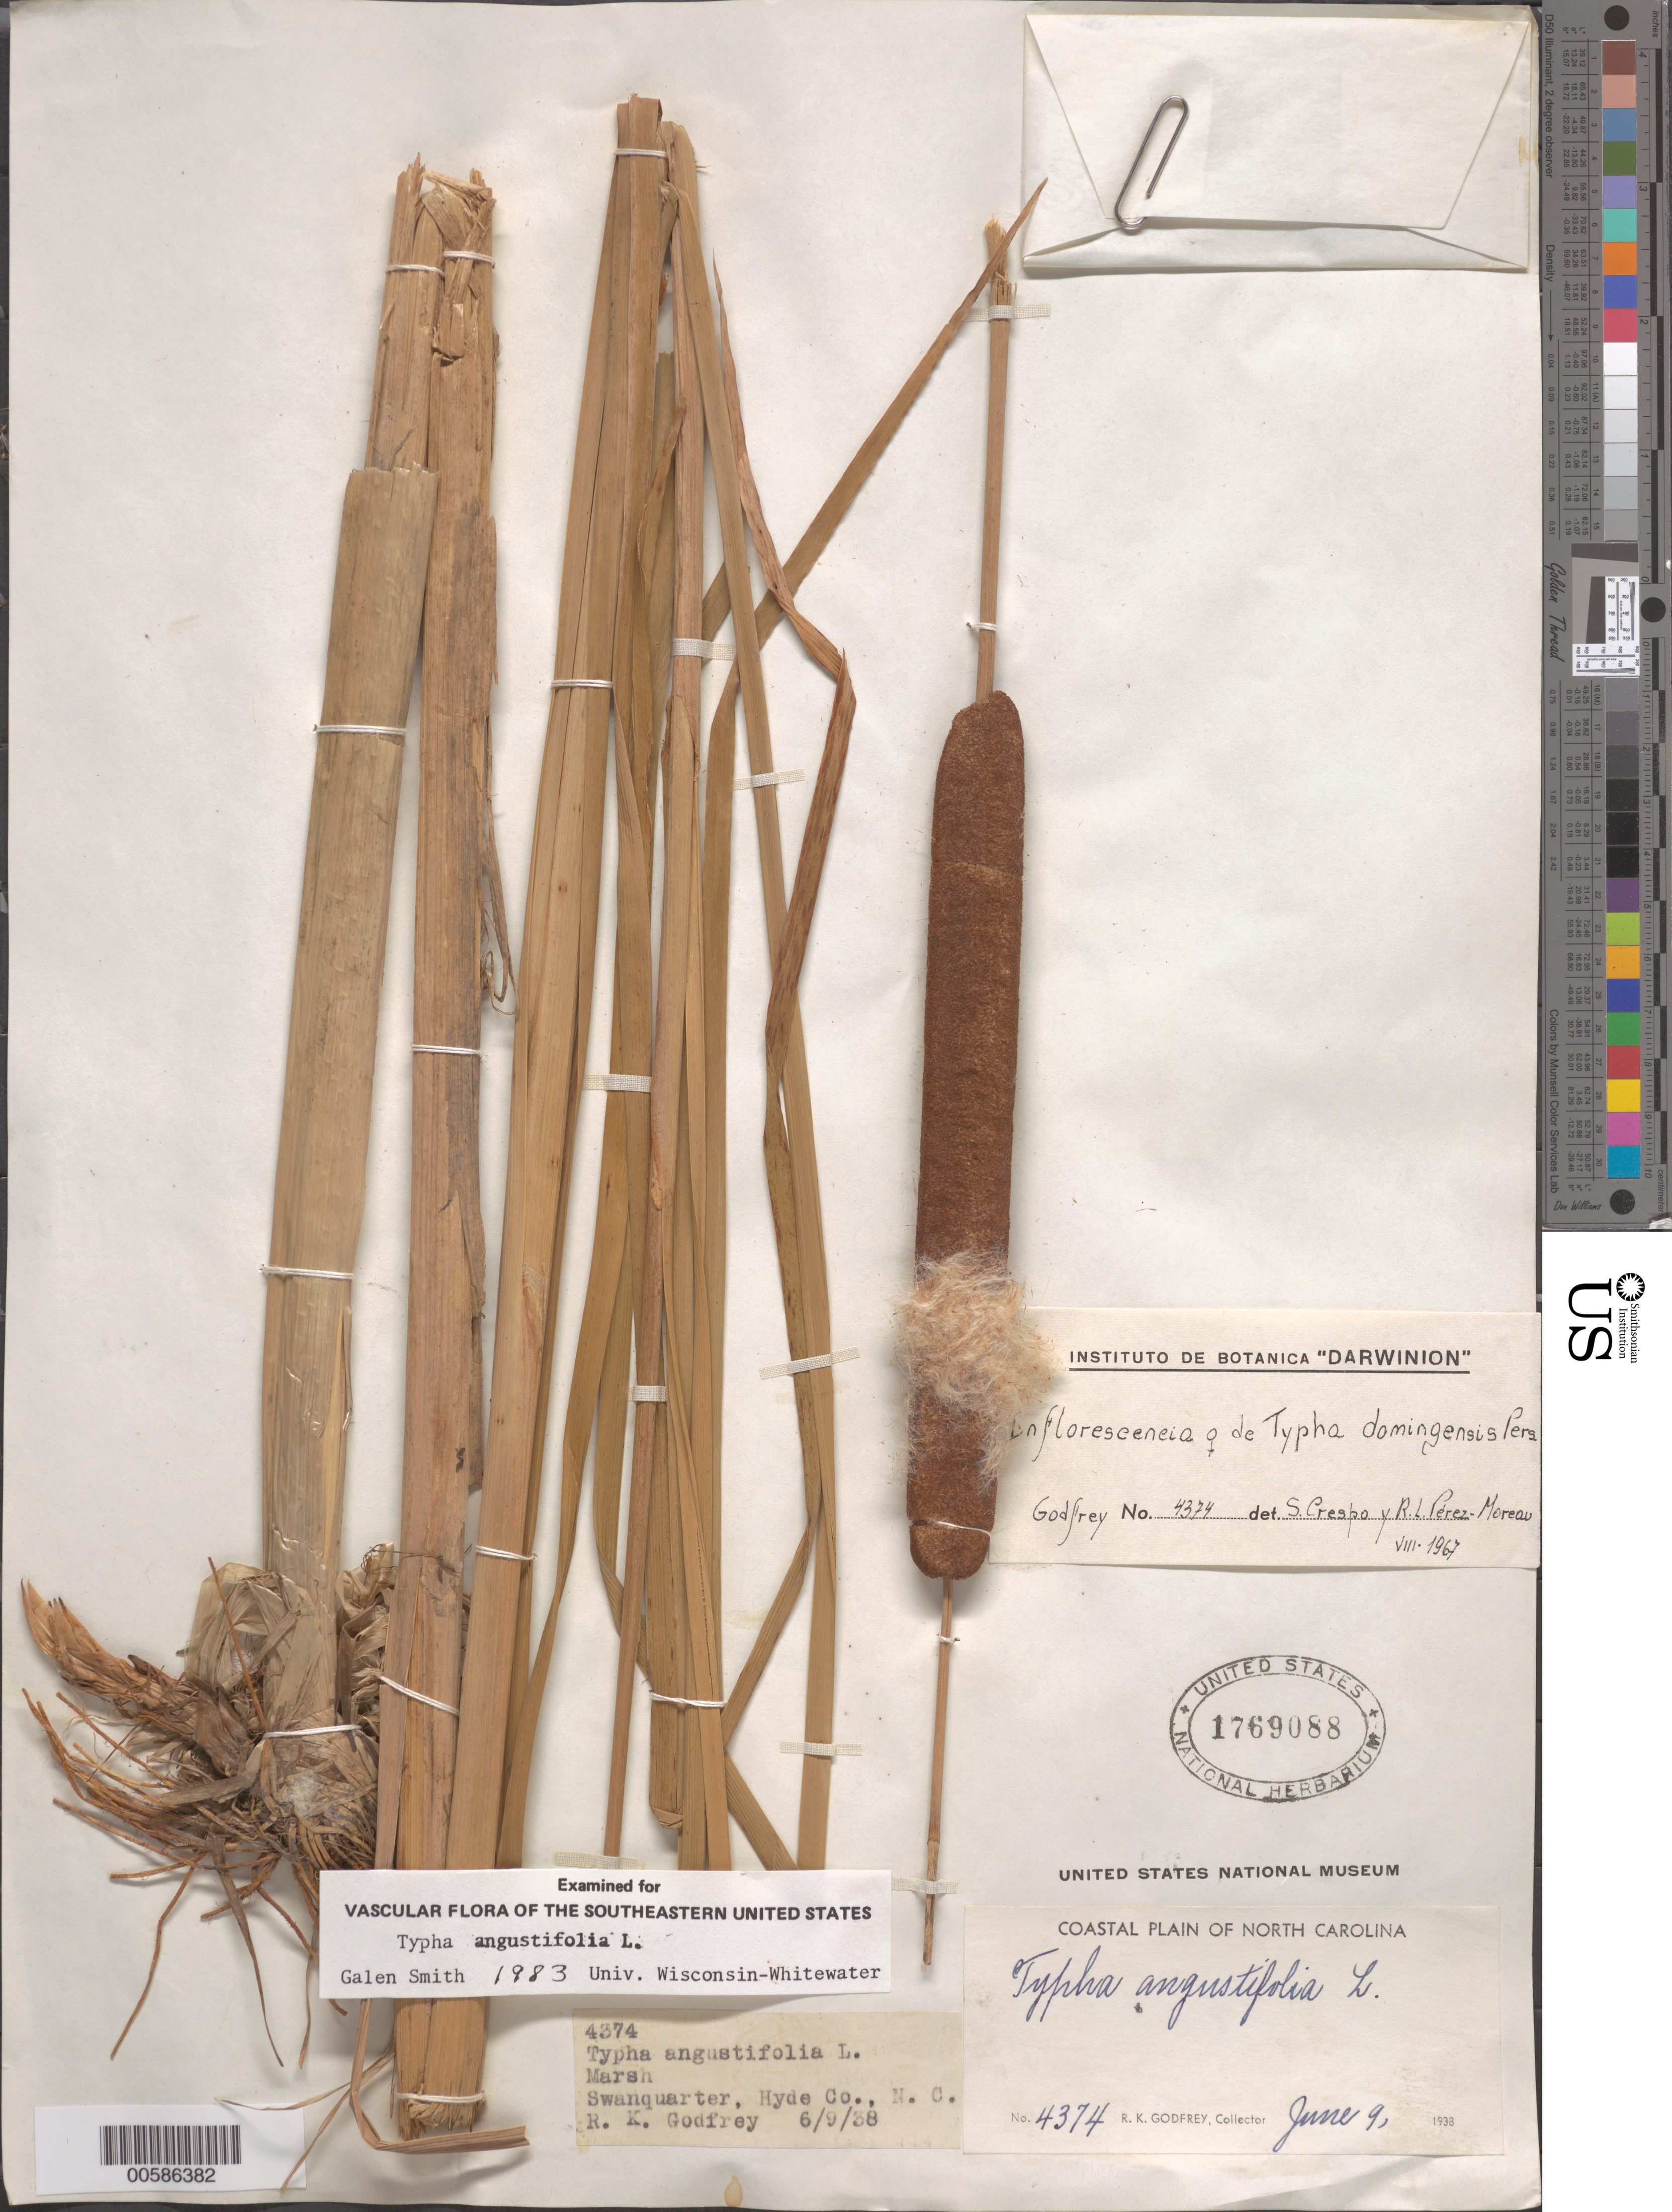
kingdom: Plantae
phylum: Tracheophyta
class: Liliopsida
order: Poales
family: Typhaceae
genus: Typha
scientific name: Typha angustifolia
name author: L.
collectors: R. K. Godfrey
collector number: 4374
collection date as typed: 09 Jun 1938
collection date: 1938-06-09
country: United States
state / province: North Carolina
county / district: Hyde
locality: Swanquarter.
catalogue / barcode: US 1769088